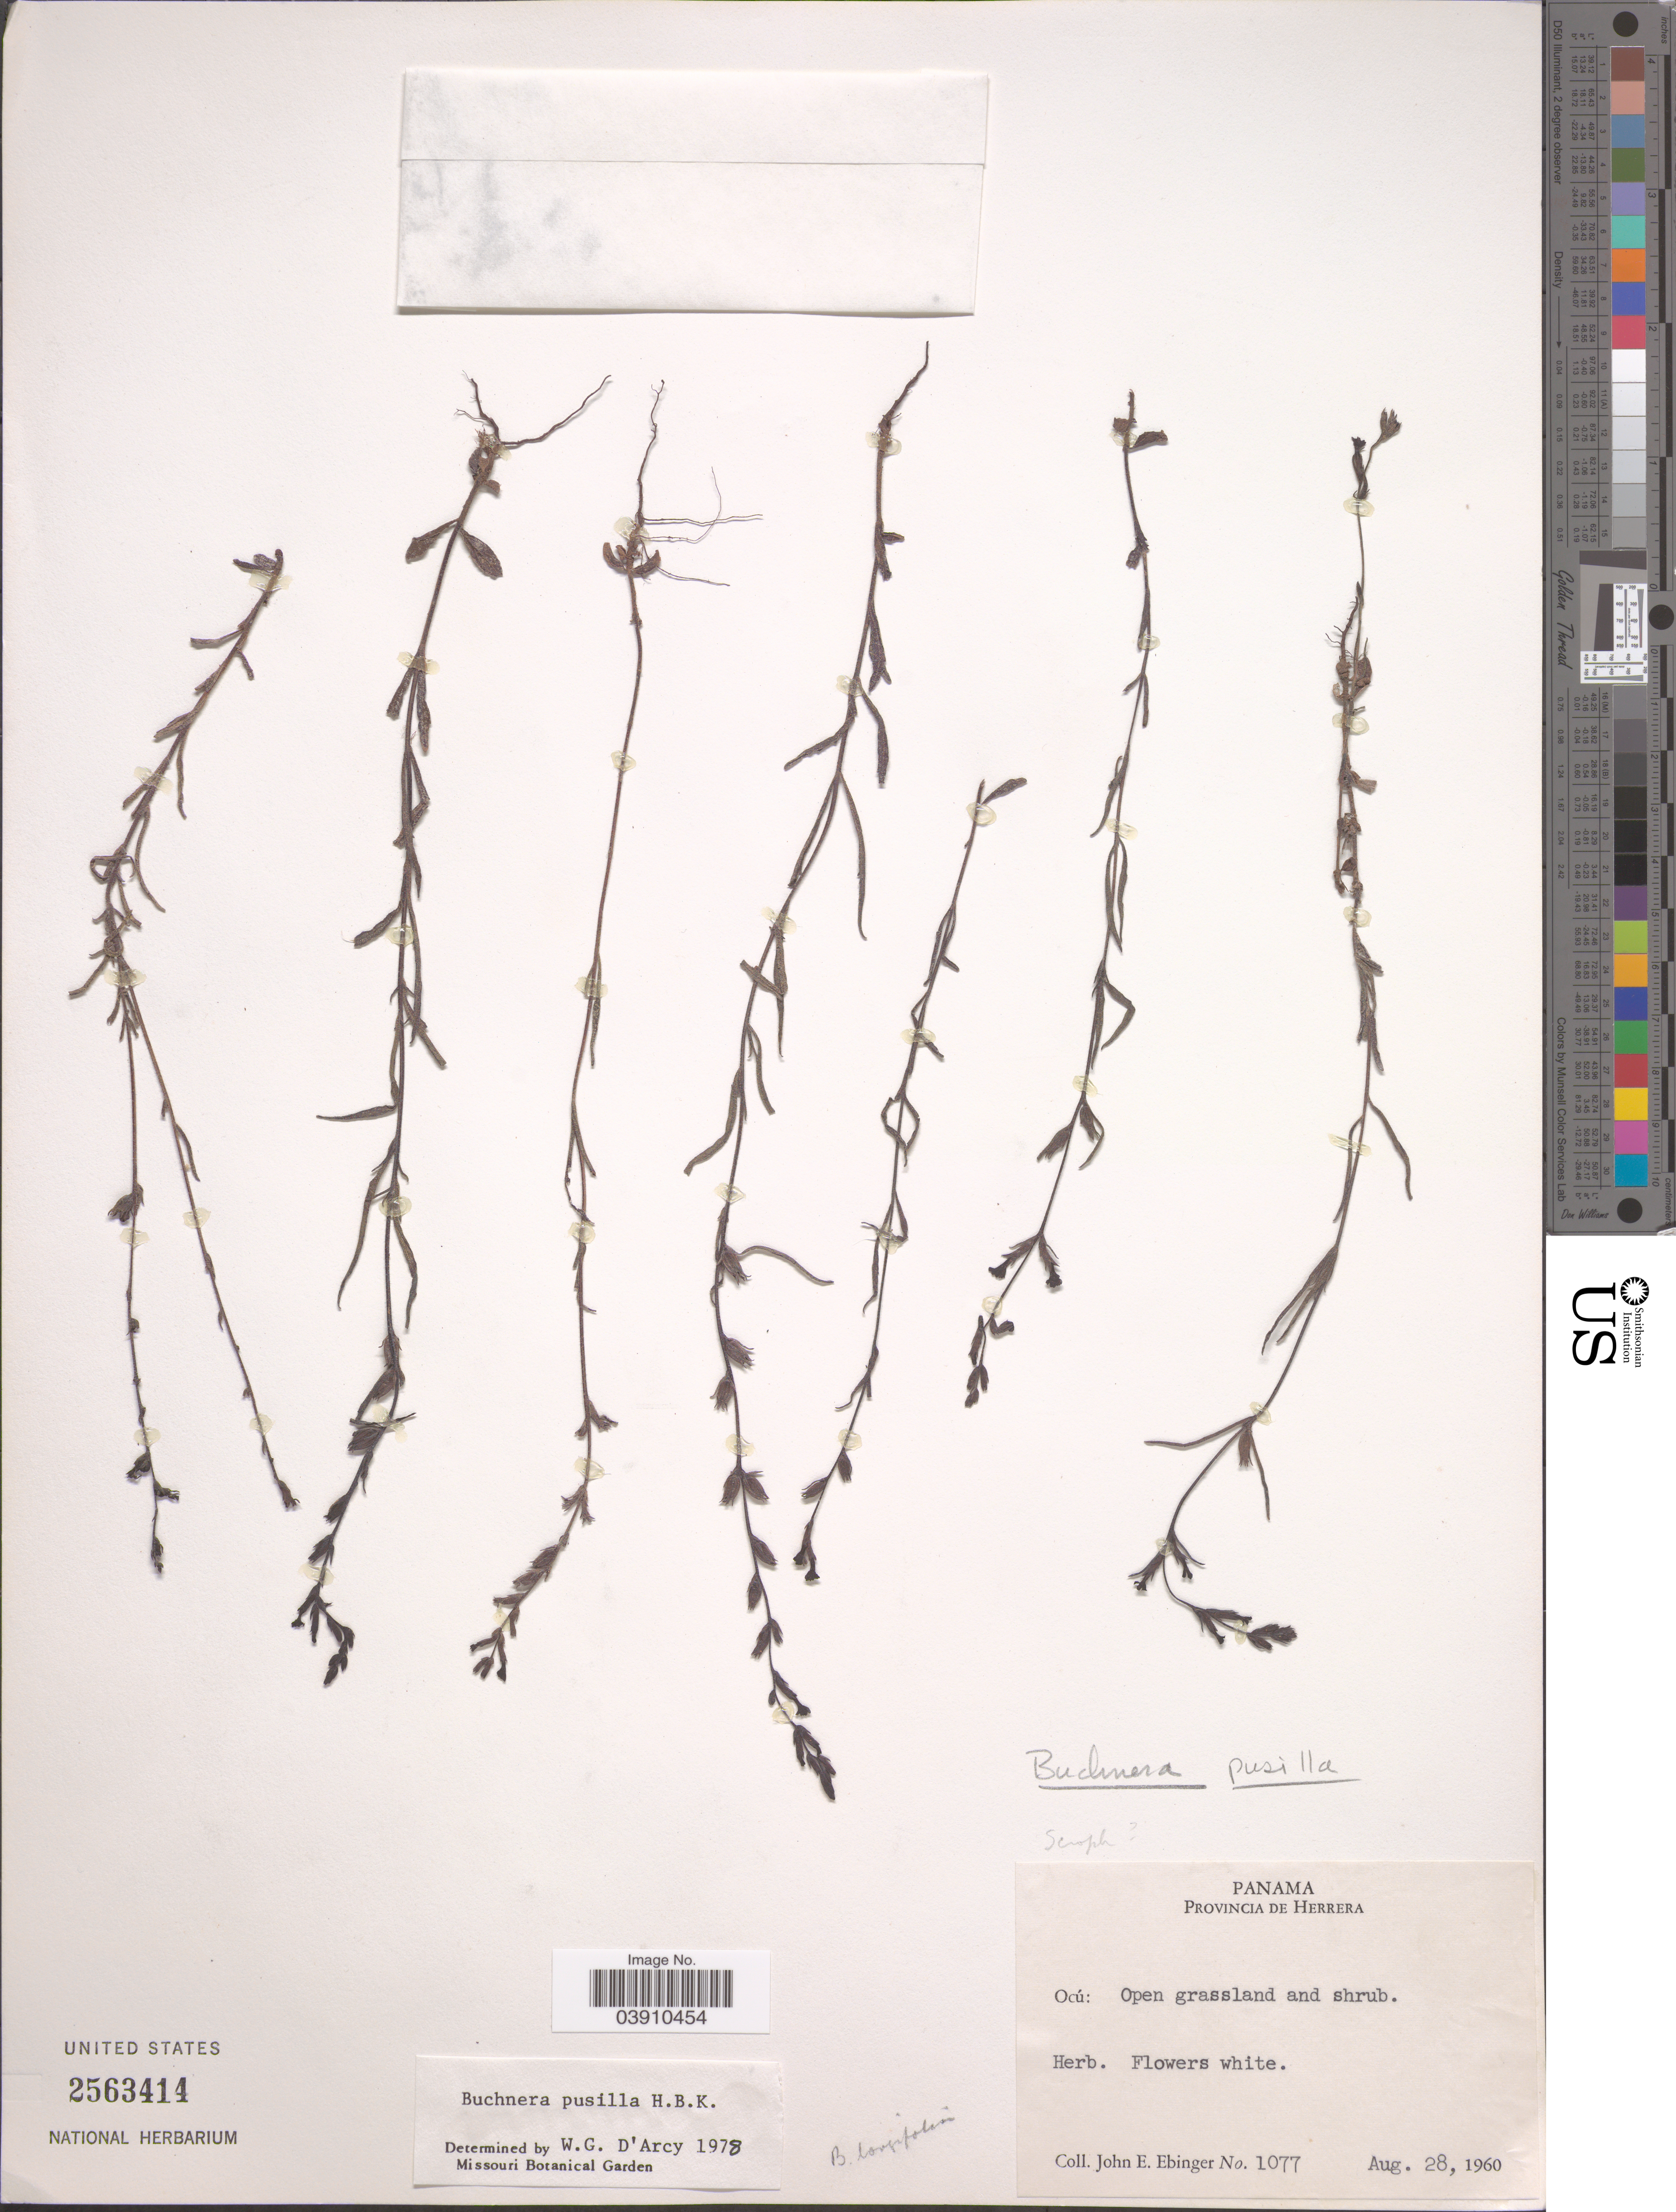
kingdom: Plantae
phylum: Tracheophyta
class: Magnoliopsida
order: Lamiales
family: Orobanchaceae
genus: Buchnera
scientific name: Buchnera pusilla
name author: Kunth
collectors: J. Ebinger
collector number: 1077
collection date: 1960-08-28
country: Panama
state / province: Herrera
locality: Ocú: Open grassland and shrub.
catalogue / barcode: US 2563414